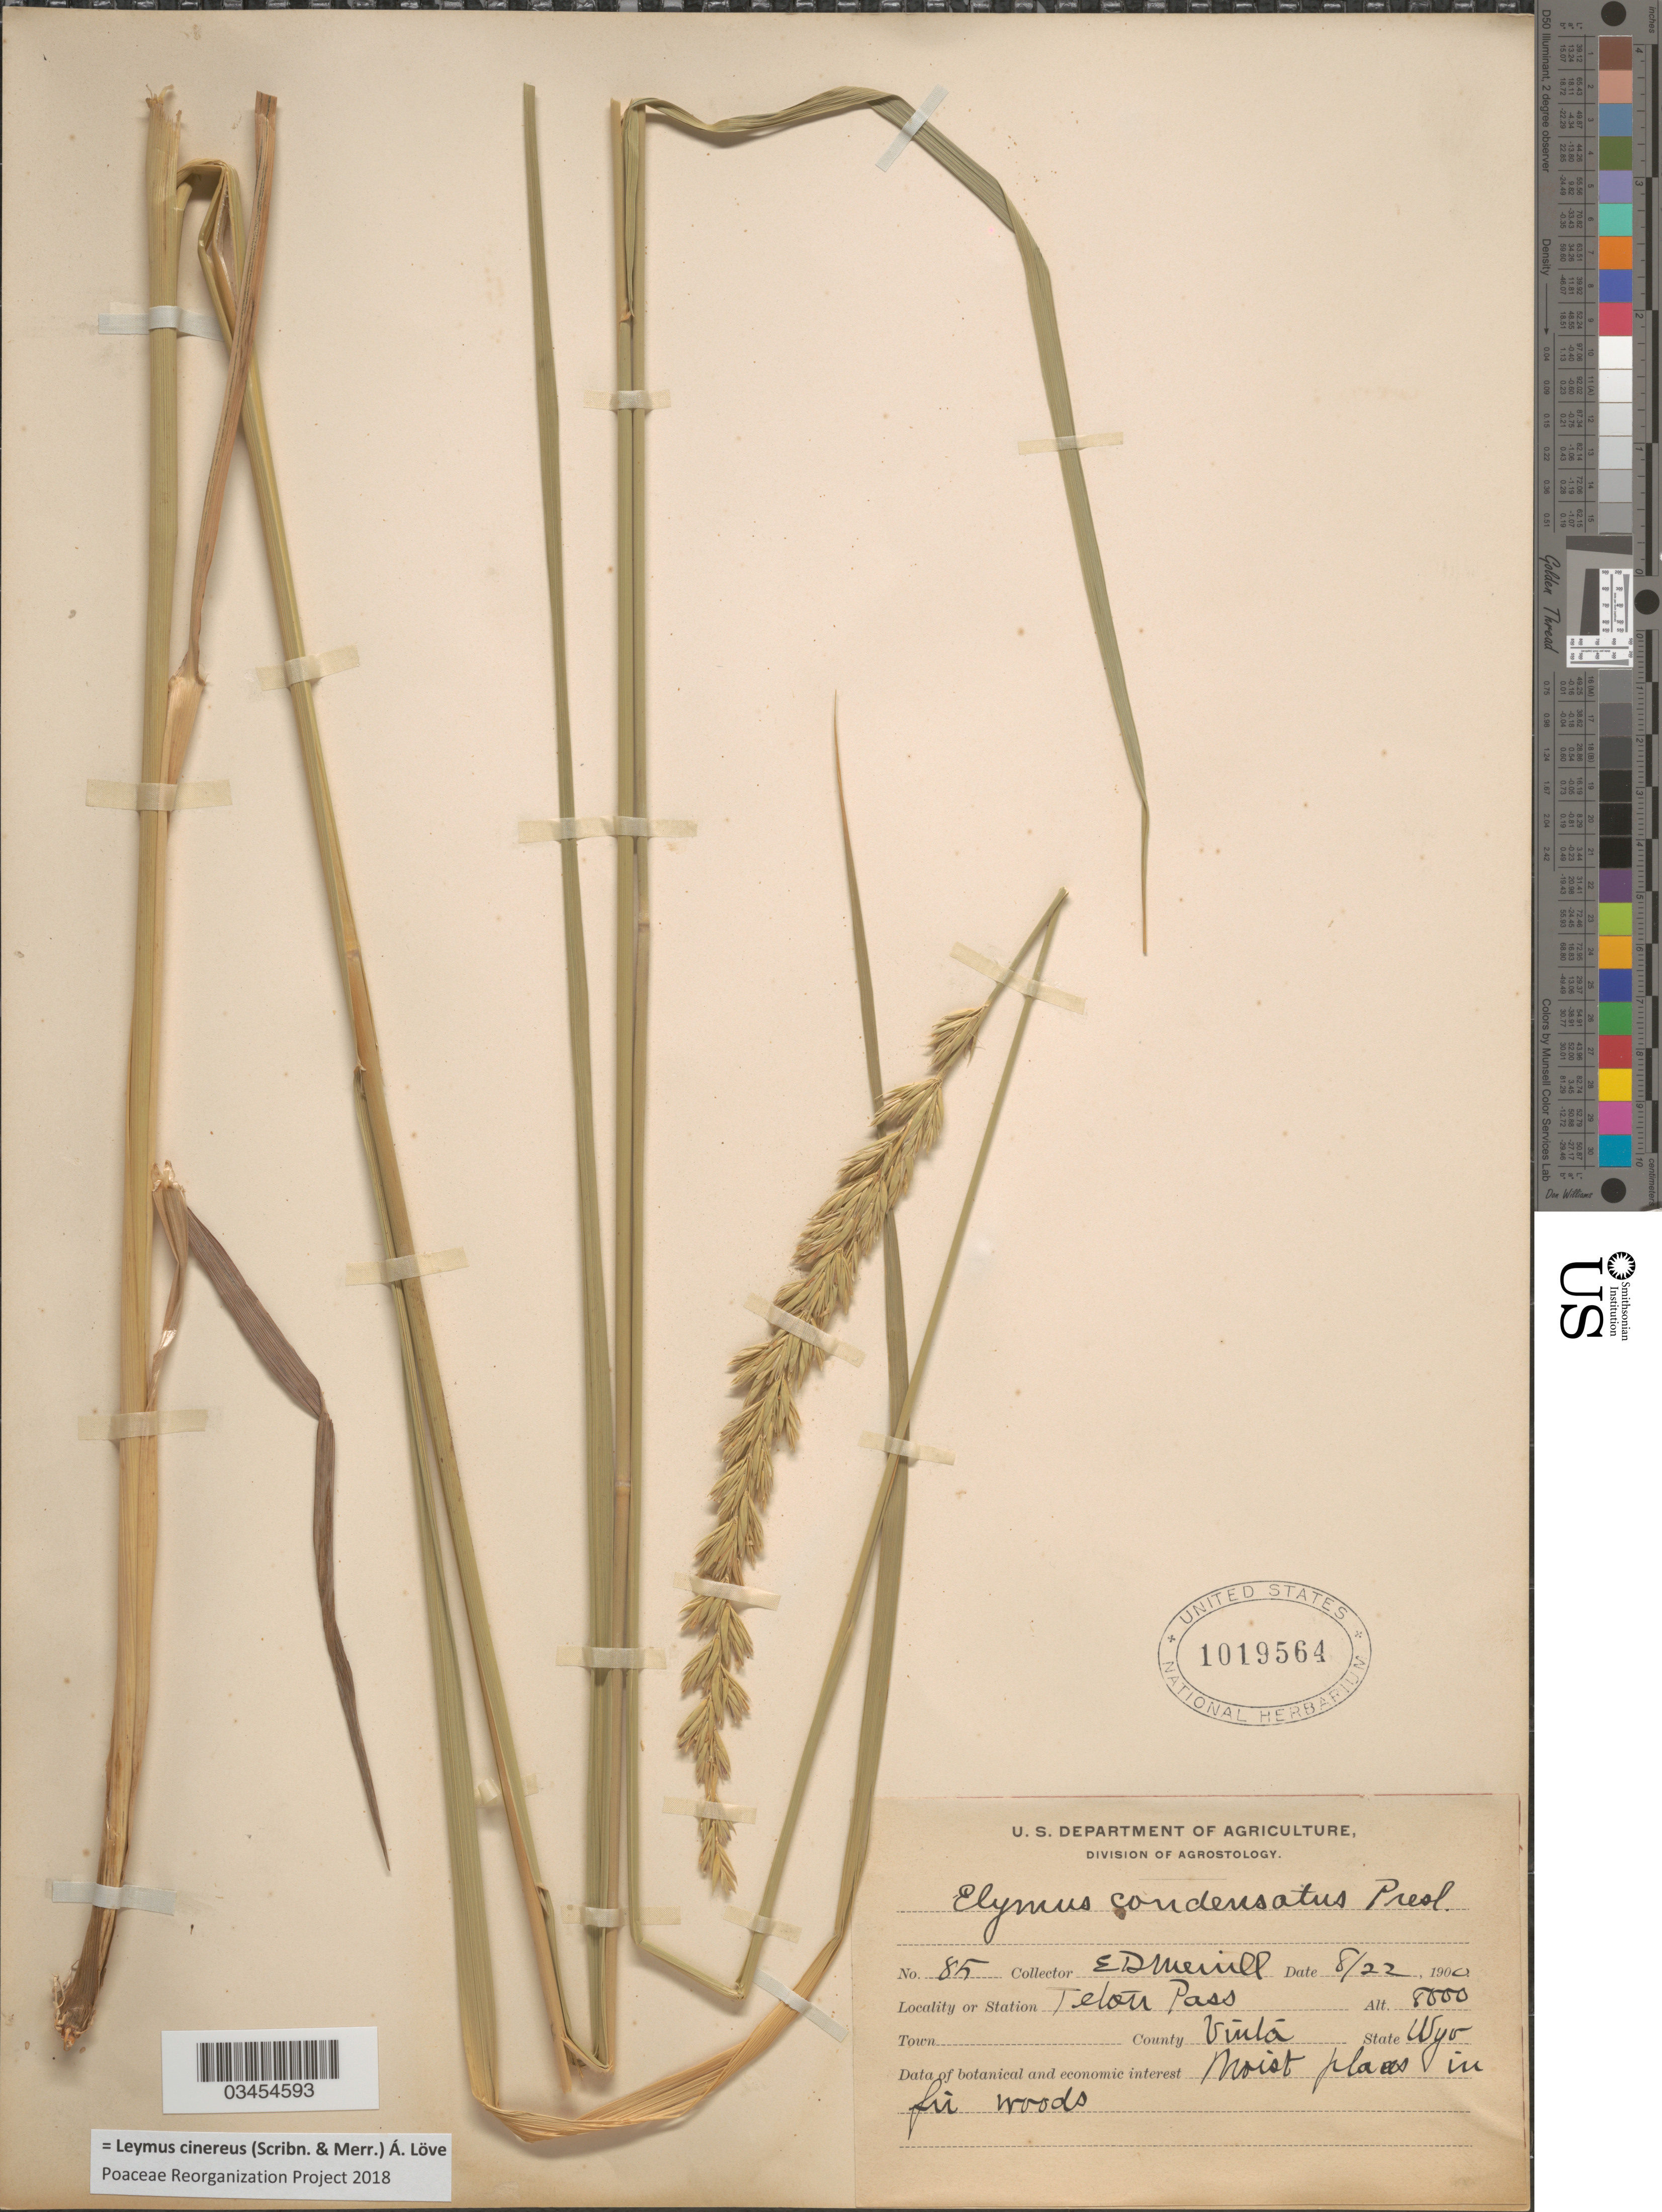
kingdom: Plantae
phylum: Tracheophyta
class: Liliopsida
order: Poales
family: Poaceae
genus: Leymus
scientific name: Leymus cinereus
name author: (Scribn. & Merr.) Á. Löve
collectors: E. Merrill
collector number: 85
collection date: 1900-08-22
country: United States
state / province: Wyoming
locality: Teton Pass. County Uinta.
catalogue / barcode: US 1019564